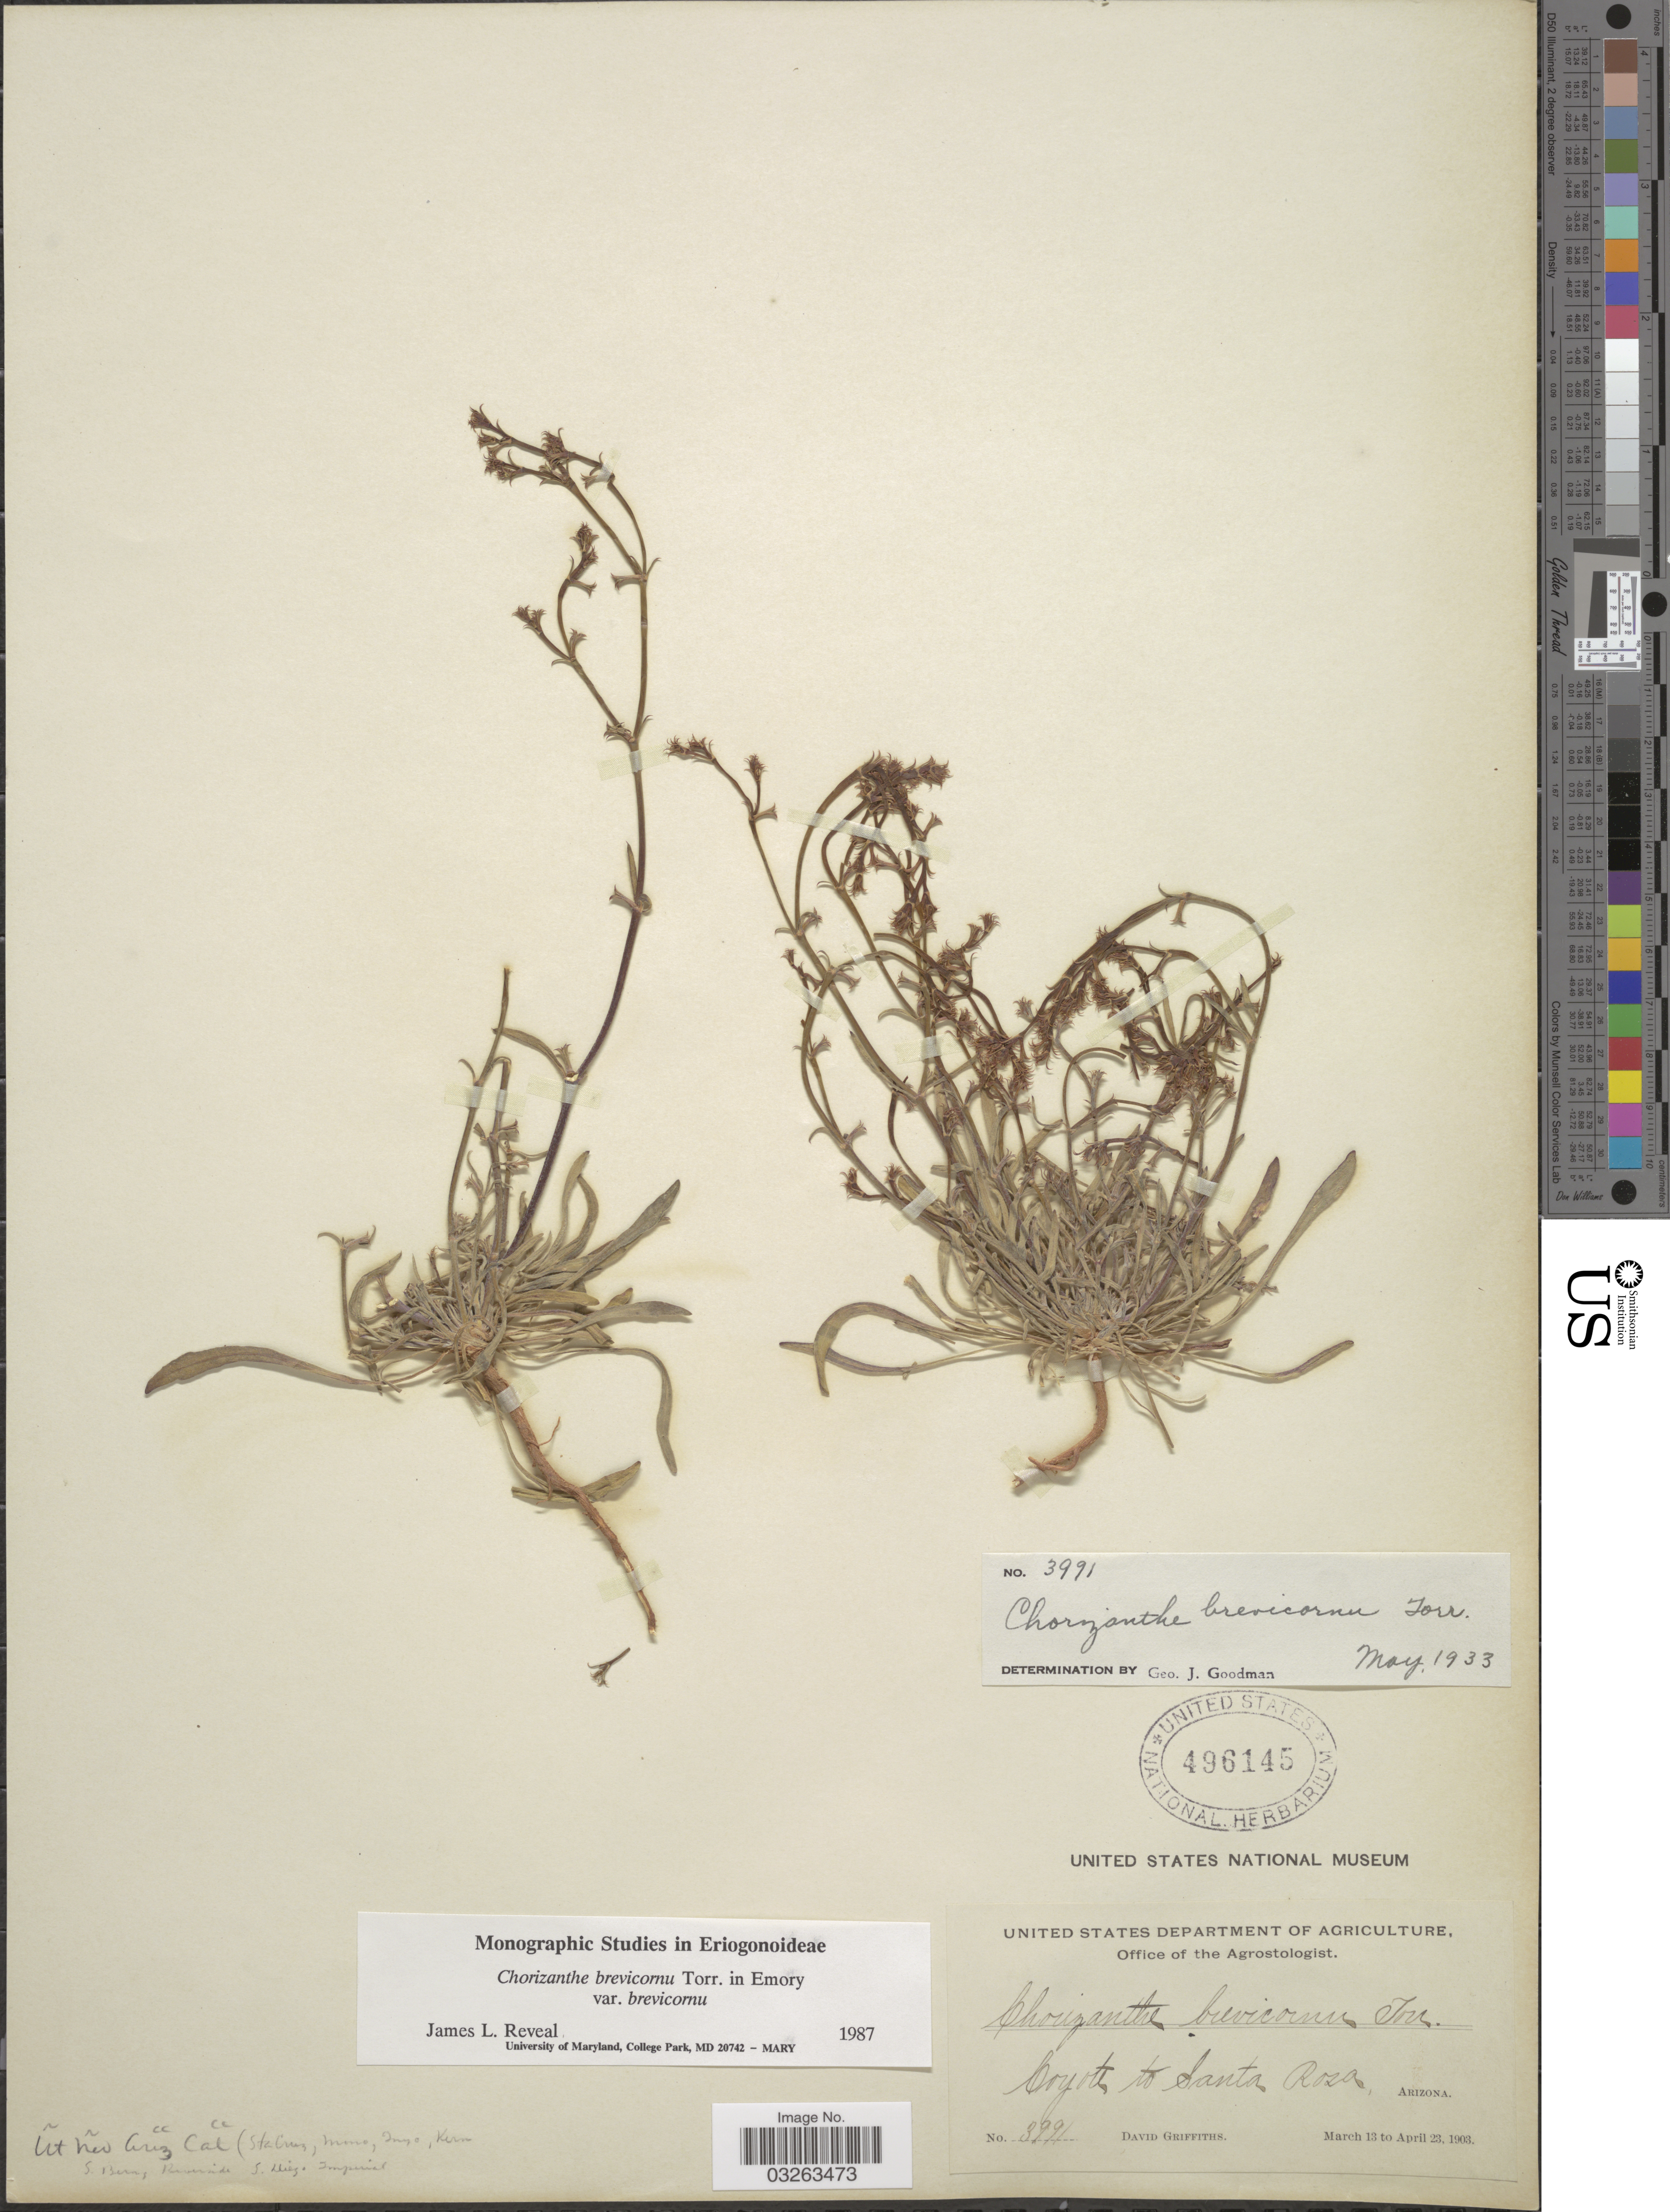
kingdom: Plantae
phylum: Tracheophyta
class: Magnoliopsida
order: Caryophyllales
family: Polygonaceae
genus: Chorizanthe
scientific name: Chorizanthe brevicornu var. brevicornu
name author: Torr.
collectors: D. Griffiths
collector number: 3991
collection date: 1903-03-13/1903-04-23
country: United States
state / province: Arizona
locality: Coyote to Santa Rosa.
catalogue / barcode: US 496145